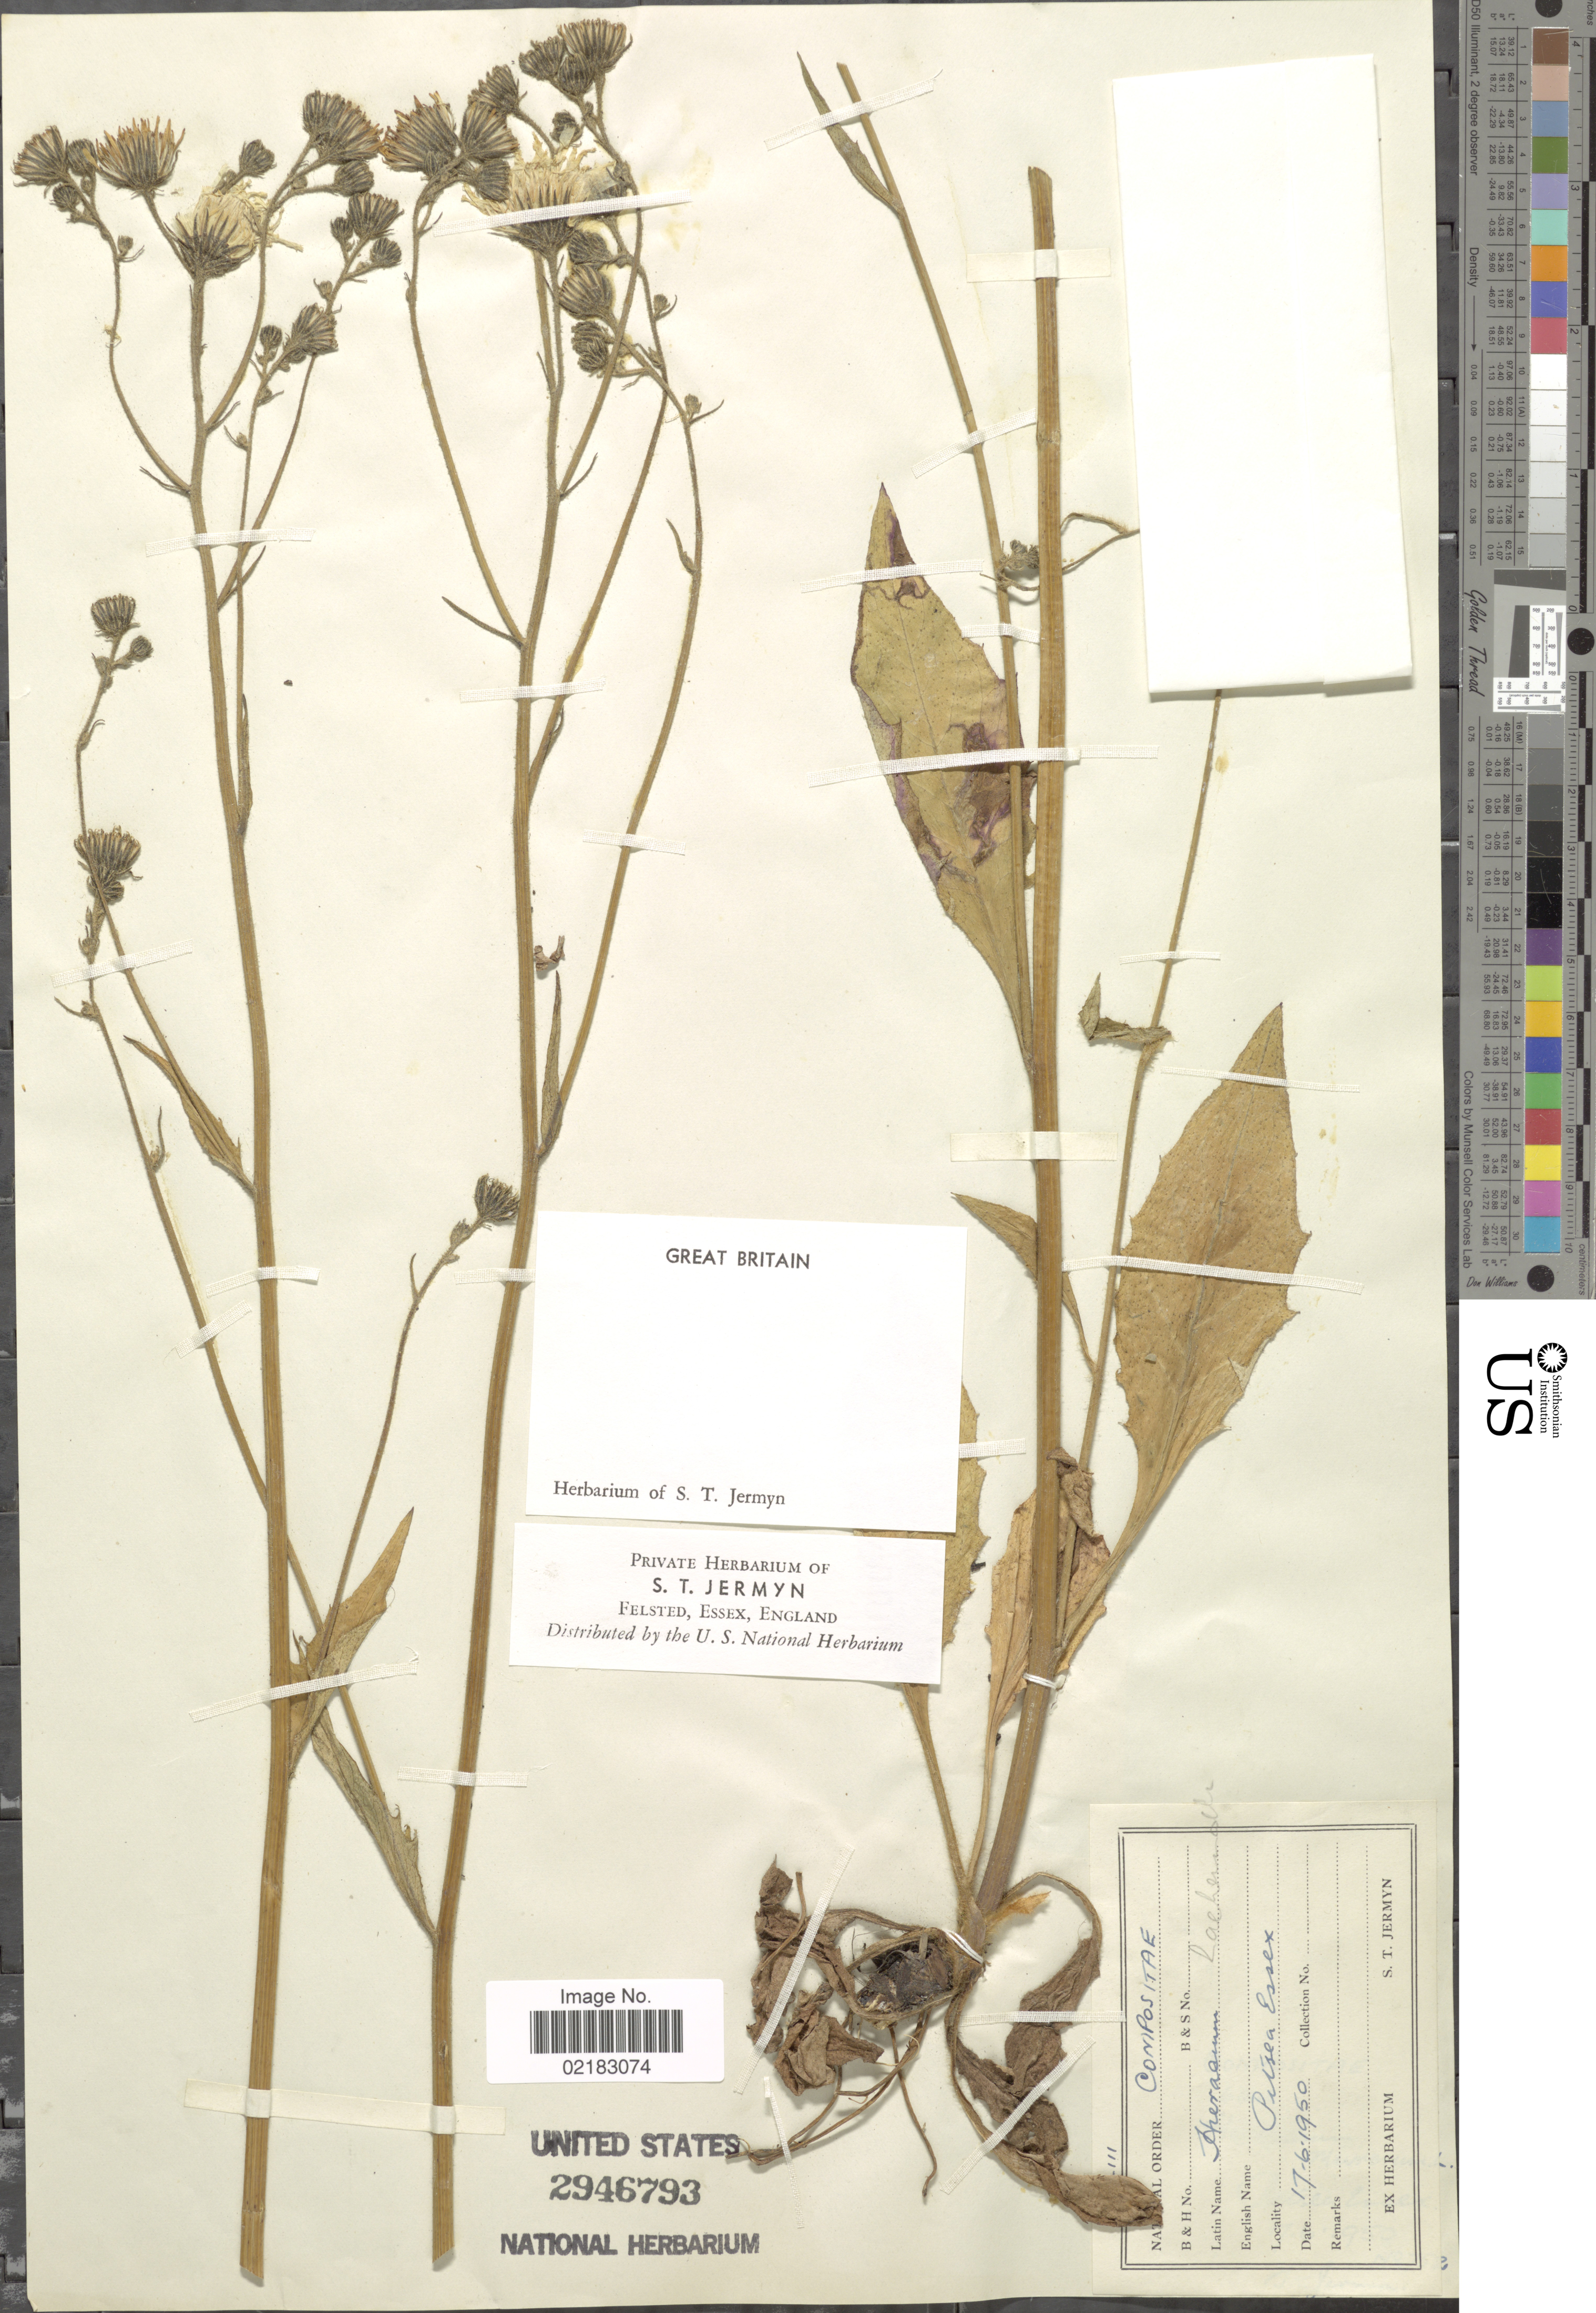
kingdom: Plantae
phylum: Tracheophyta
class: Magnoliopsida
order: Asterales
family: Asteraceae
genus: Hieracium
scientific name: Hieracium caesium subsp. laeticolor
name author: E.B. Almq.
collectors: ex herb. S. T. Jermyn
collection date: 1950-06-17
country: United Kingdom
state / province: England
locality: Pusea Essex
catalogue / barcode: US 2946793